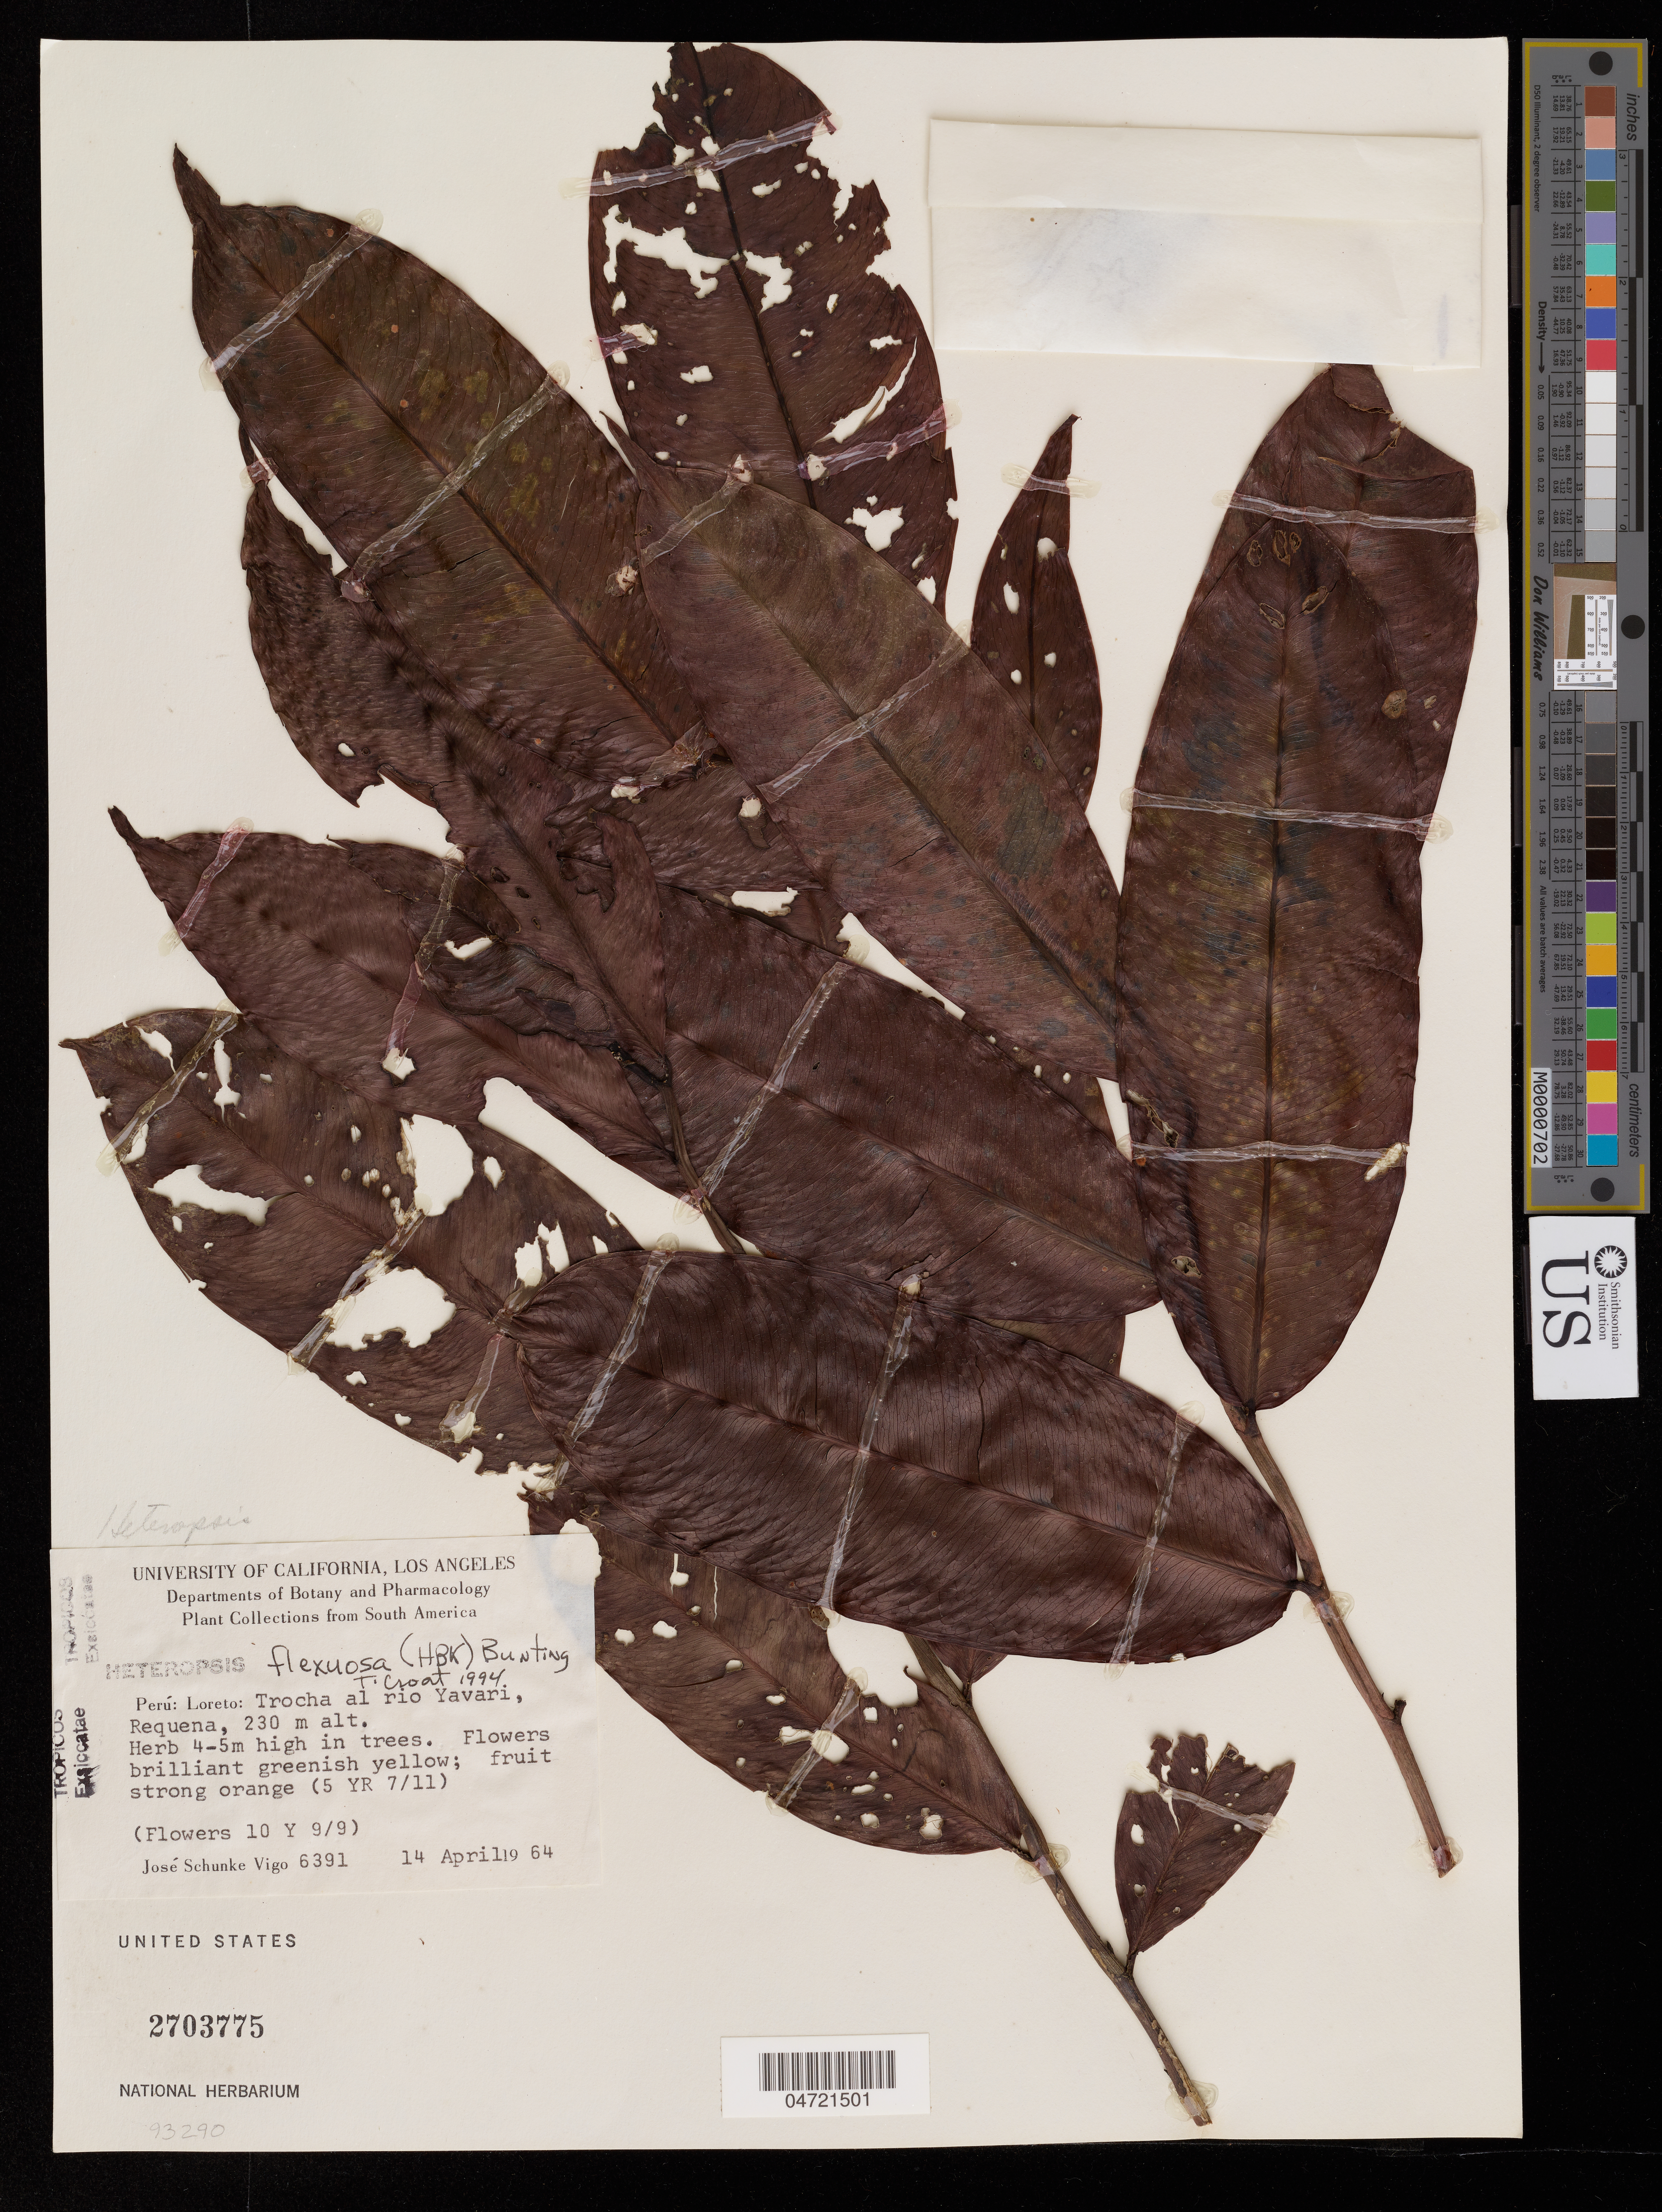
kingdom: Plantae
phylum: Tracheophyta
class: Liliopsida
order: Alismatales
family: Araceae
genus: Heteropsis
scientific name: Heteropsis flexuosa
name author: (Kunth) G.S. Bunting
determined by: Croat, Thomas B., Missouri Botanical Garden (MO)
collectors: J. Schunke Vigo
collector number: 6391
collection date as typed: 14 Aug 1964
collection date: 1964-08-14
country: Peru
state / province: Loreto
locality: trocha al rio Yavari, Requena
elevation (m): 230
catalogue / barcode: US 2703775